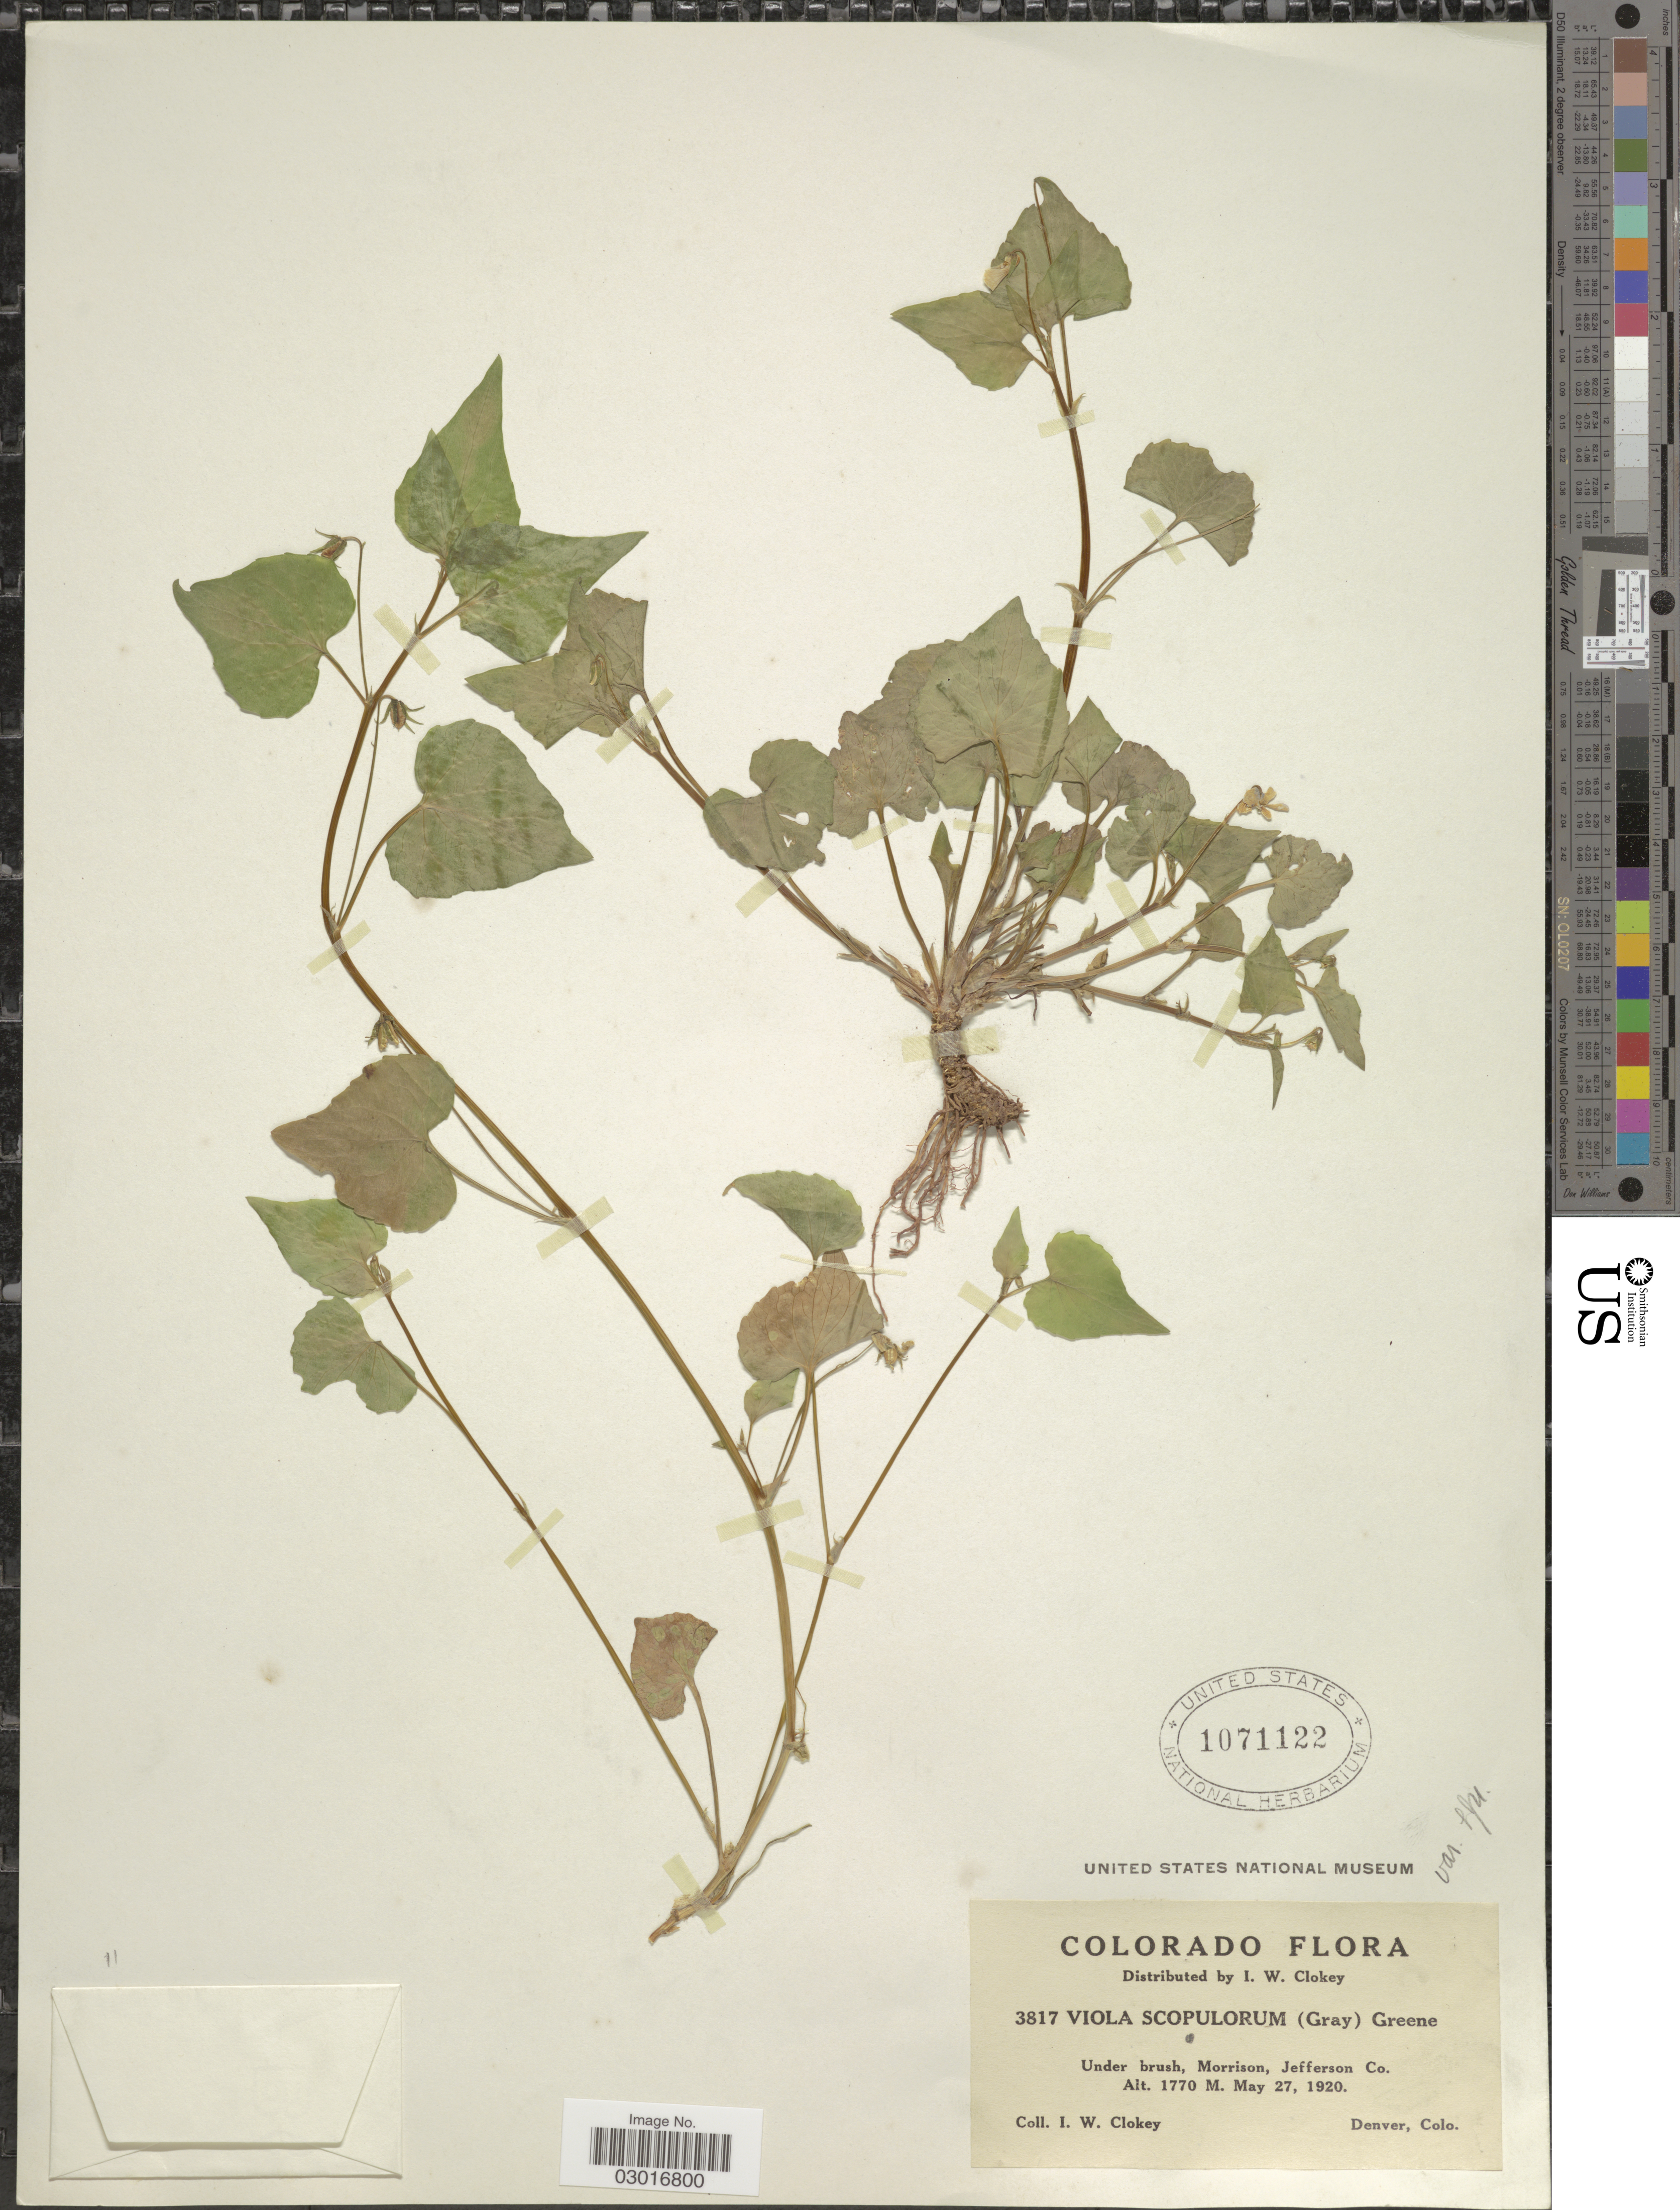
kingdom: Plantae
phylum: Tracheophyta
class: Magnoliopsida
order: Malpighiales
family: Violaceae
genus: Viola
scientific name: Viola scopulorum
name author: (A. Gray) Greene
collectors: I. W. Clokey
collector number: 3817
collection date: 1920-05-27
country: United States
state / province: Colorado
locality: Morrison, Jefferson Co.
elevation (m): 1770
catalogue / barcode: US 1071122